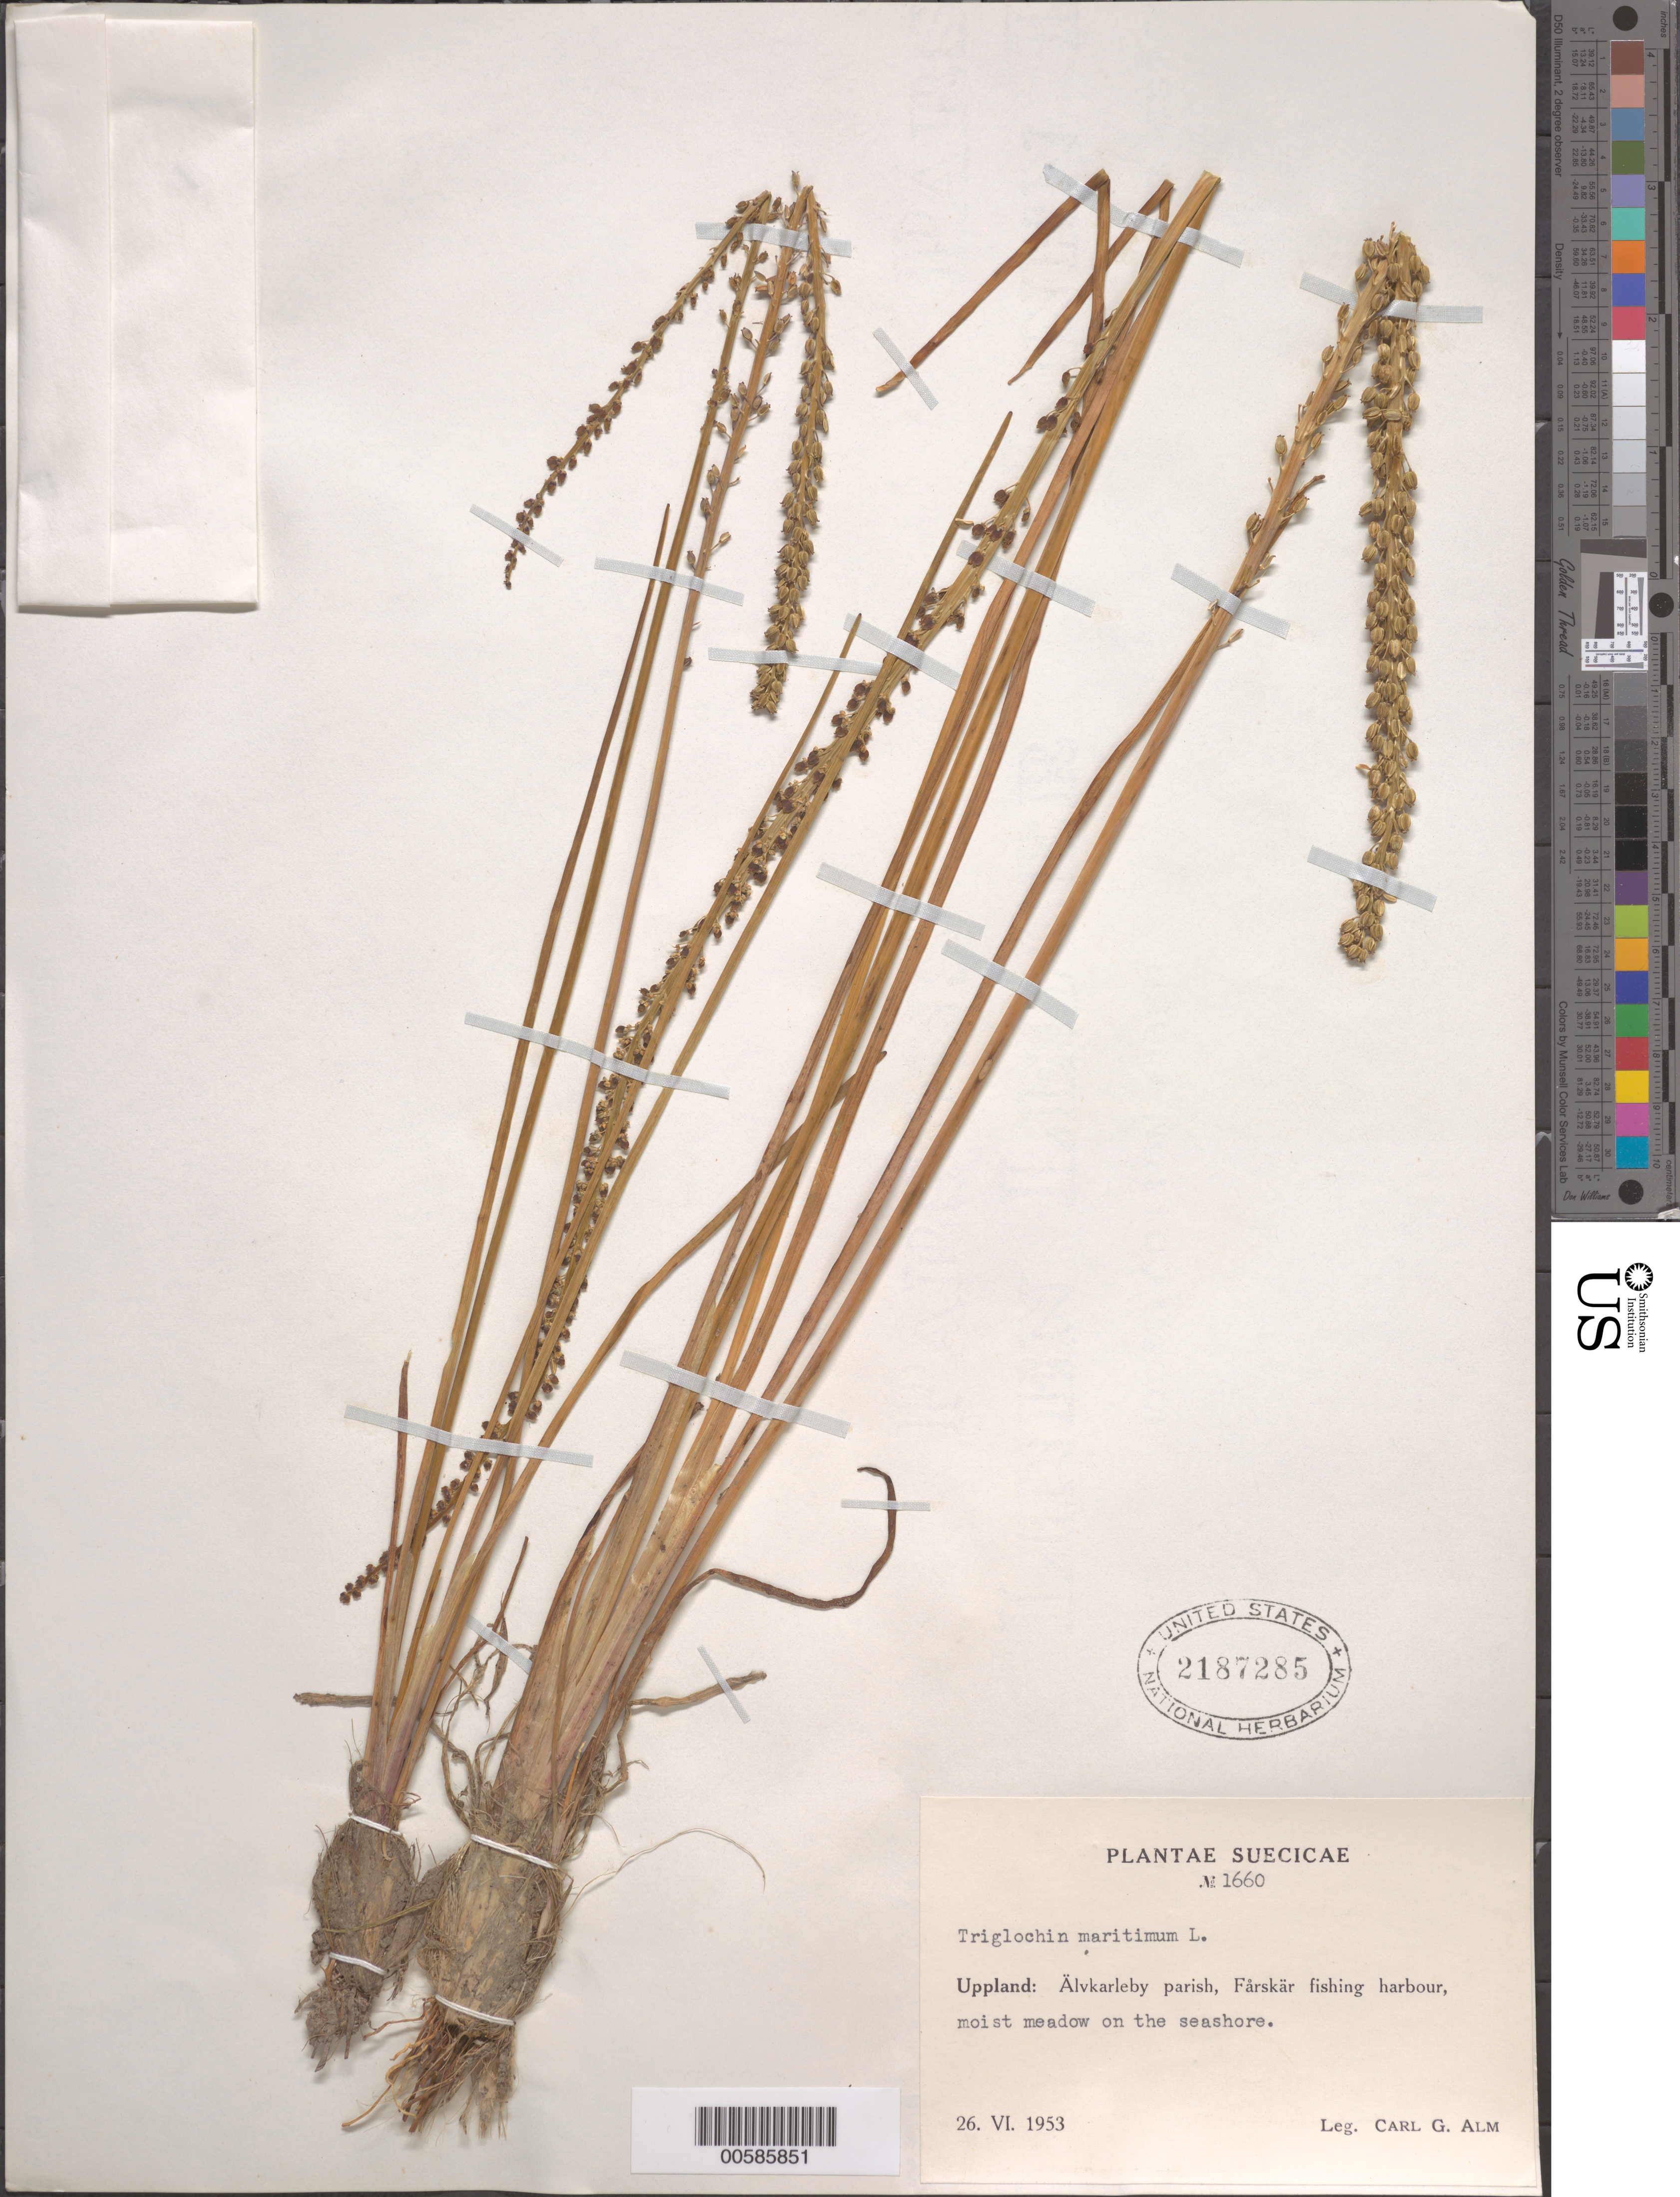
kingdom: Plantae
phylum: Tracheophyta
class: Liliopsida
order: Alismatales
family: Juncaginaceae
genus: Triglochin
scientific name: Triglochin maritima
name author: L.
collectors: C. Alm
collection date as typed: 26 Jun 1953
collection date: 1953-06-26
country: Sweden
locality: Uppland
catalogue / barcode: US 2187285